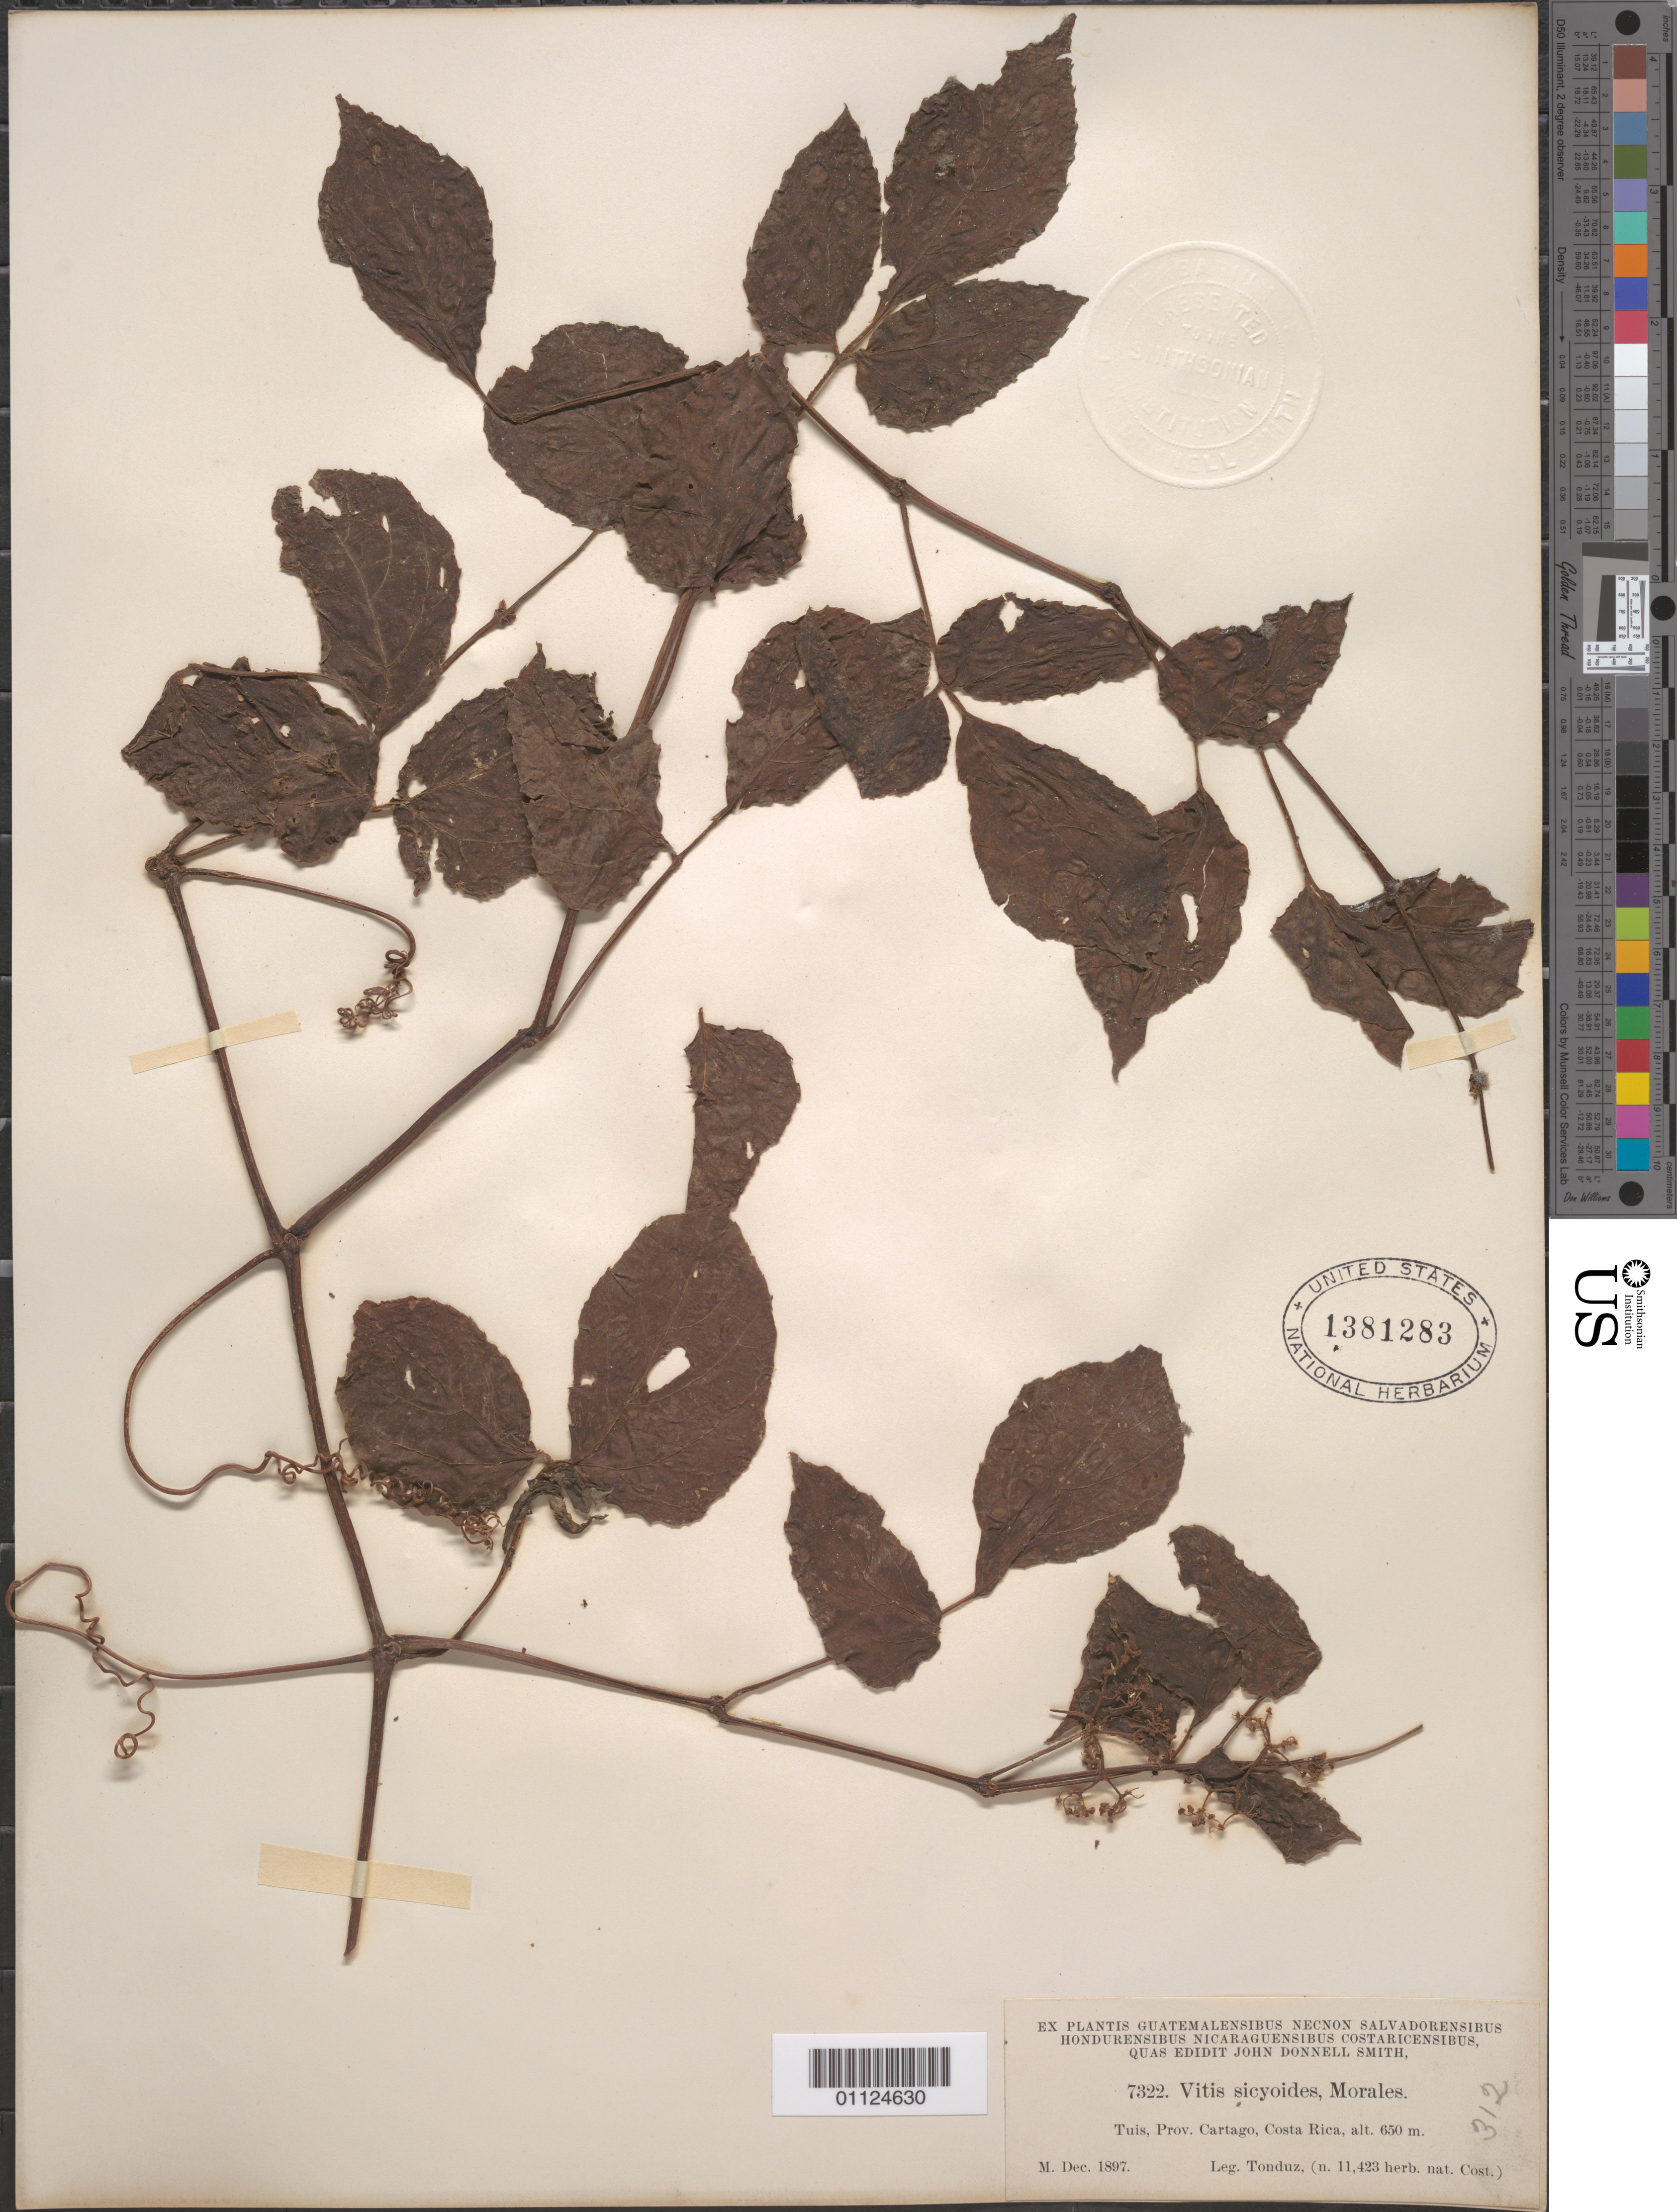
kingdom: Plantae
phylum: Tracheophyta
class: Magnoliopsida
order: Vitales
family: Vitaceae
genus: Cissus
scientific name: Cissus verticillata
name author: (L.) Nicolson & C.E. Jarvis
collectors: A. Tonduz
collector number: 11423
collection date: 1897-12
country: Costa Rica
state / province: Cartago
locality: Tuis.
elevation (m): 650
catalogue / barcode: US 1381283